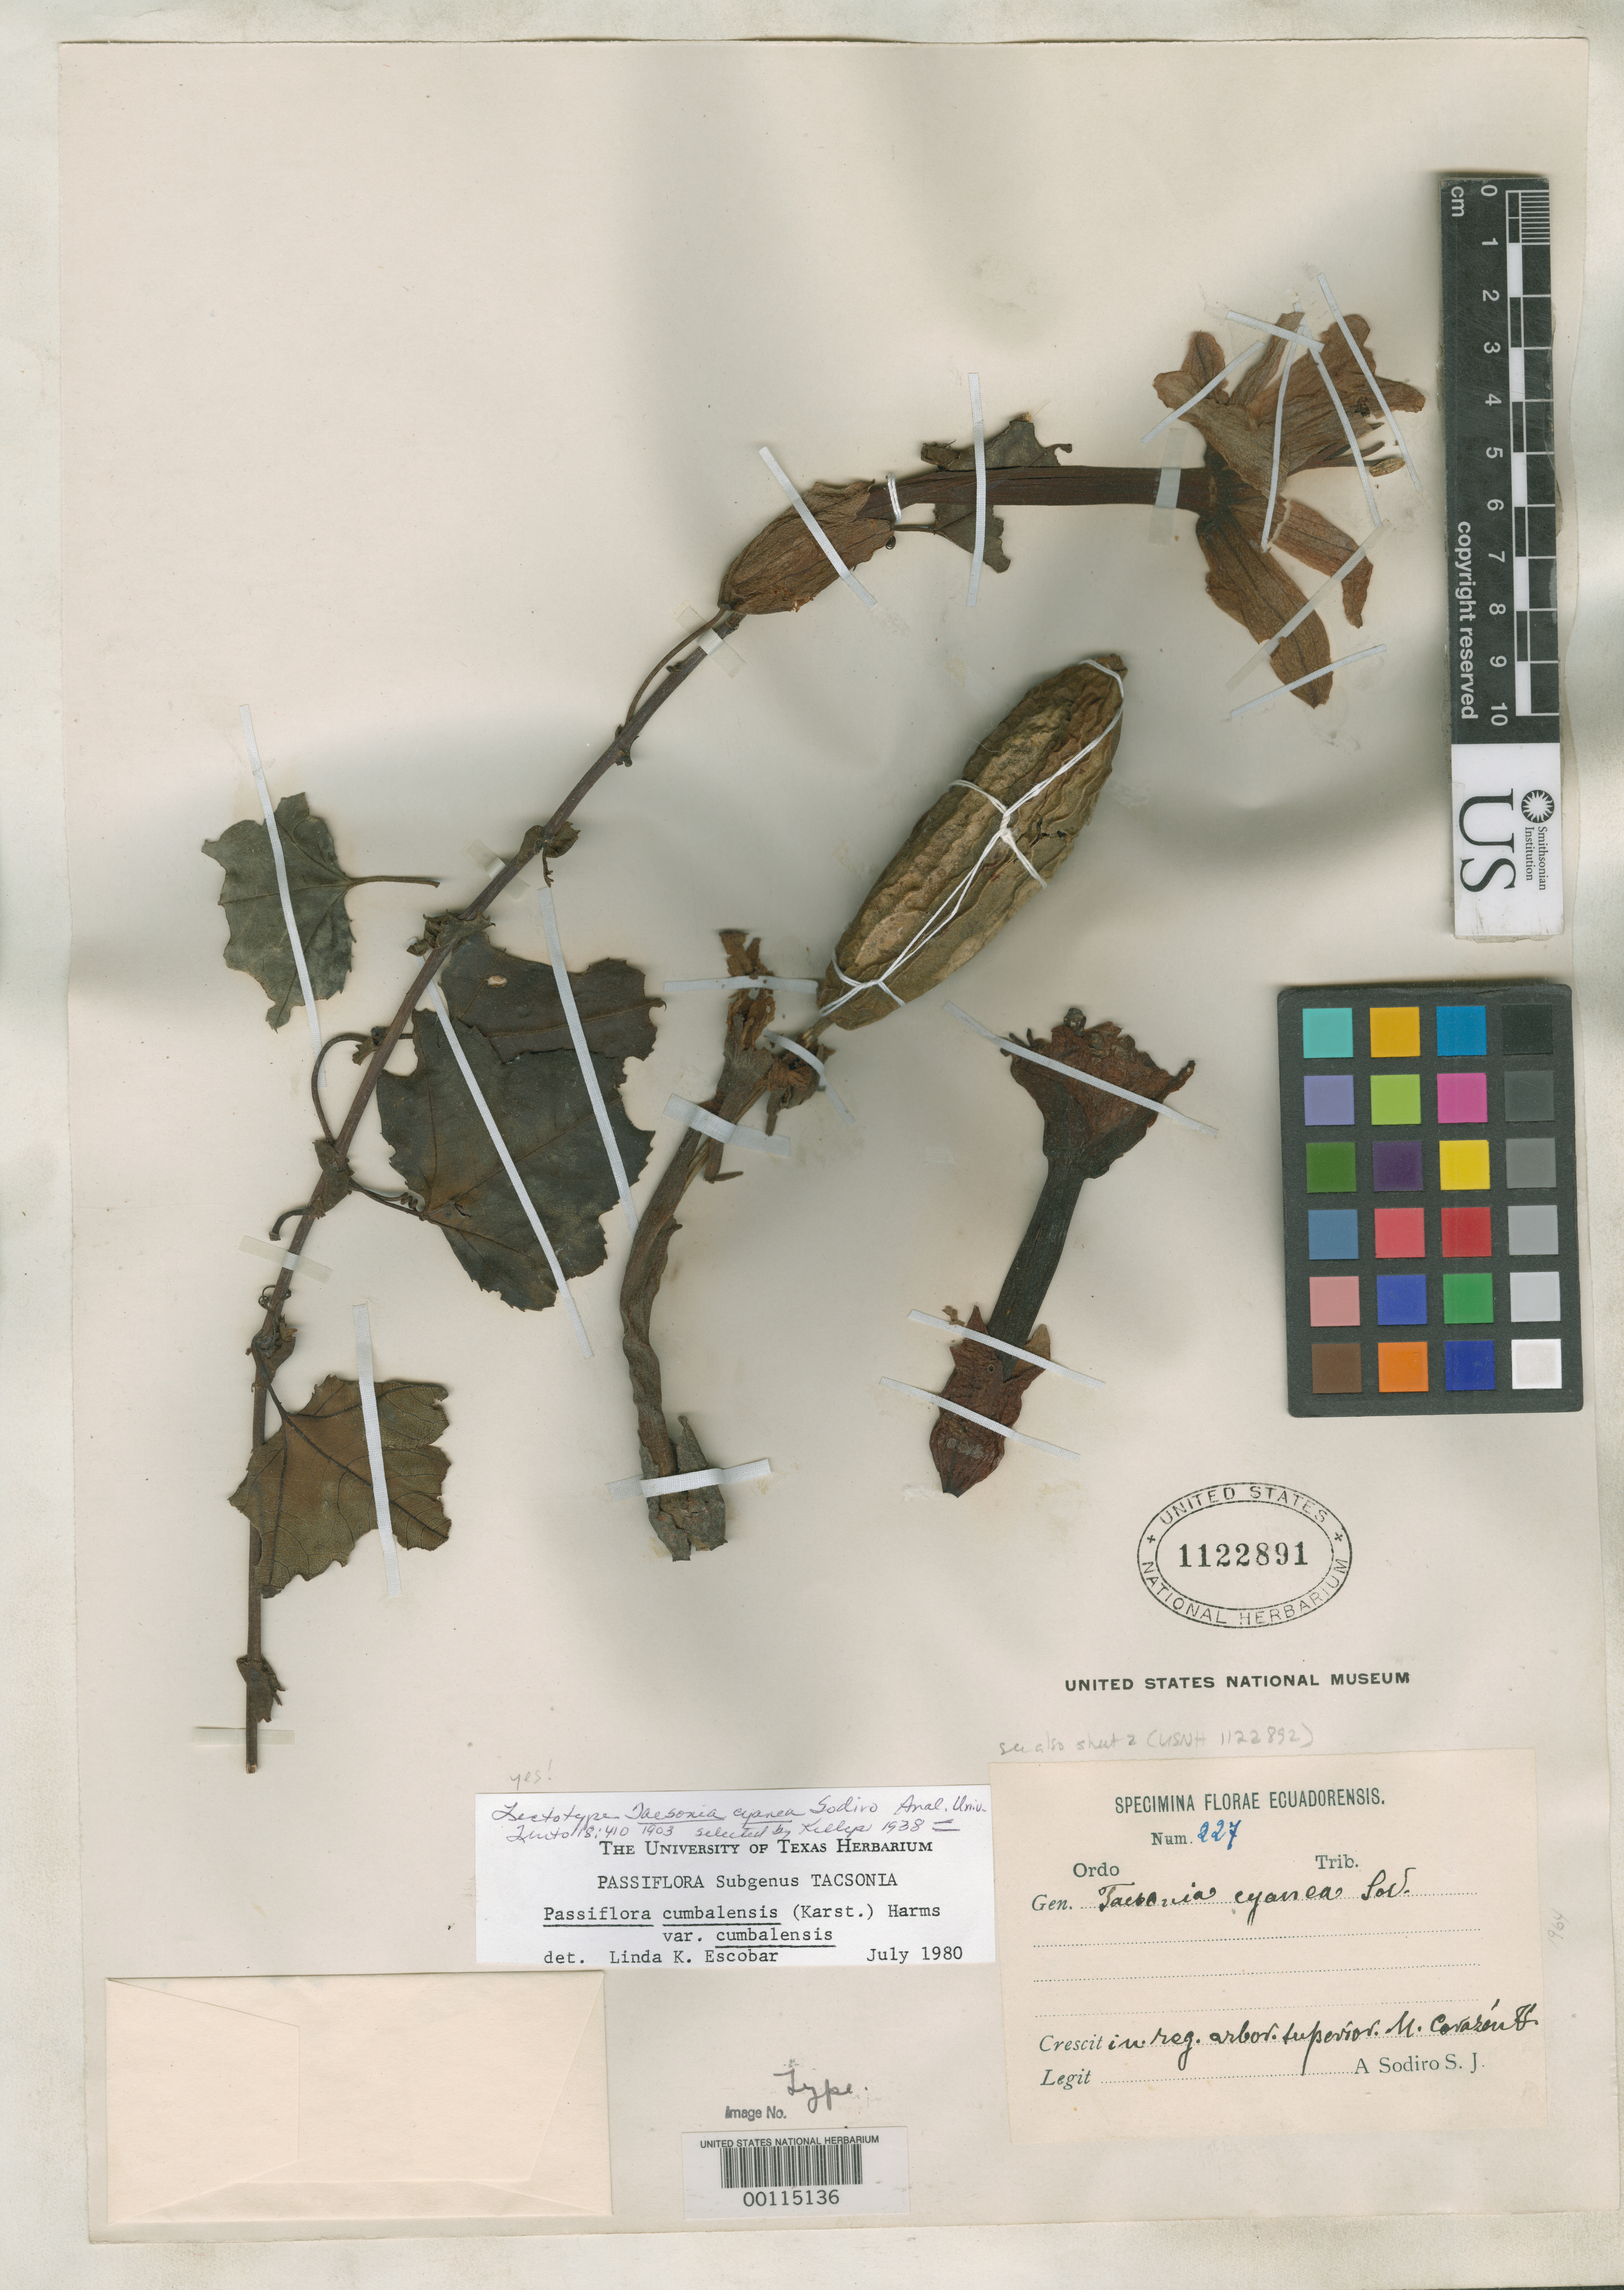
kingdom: Plantae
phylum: Tracheophyta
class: Magnoliopsida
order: Malpighiales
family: Passifloraceae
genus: Tacsonia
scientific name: Tacsonia cyanea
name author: Sodiro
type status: Lectotype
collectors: L. Sodiro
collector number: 227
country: Ecuador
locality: Crescit in reg. arbor. superior M. Corazón. [Protologue, "Crece en los límites superiores de la región arbórea del Corazon, Pichincha y del Mojando."]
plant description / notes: "Cerro [Mt.] Corazón" cited by both Killip (1938, as "type") and Holm-Nielsen et al. (1988, Fl. Ecuador 31:73, as "lectotype").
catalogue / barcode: US 1122891